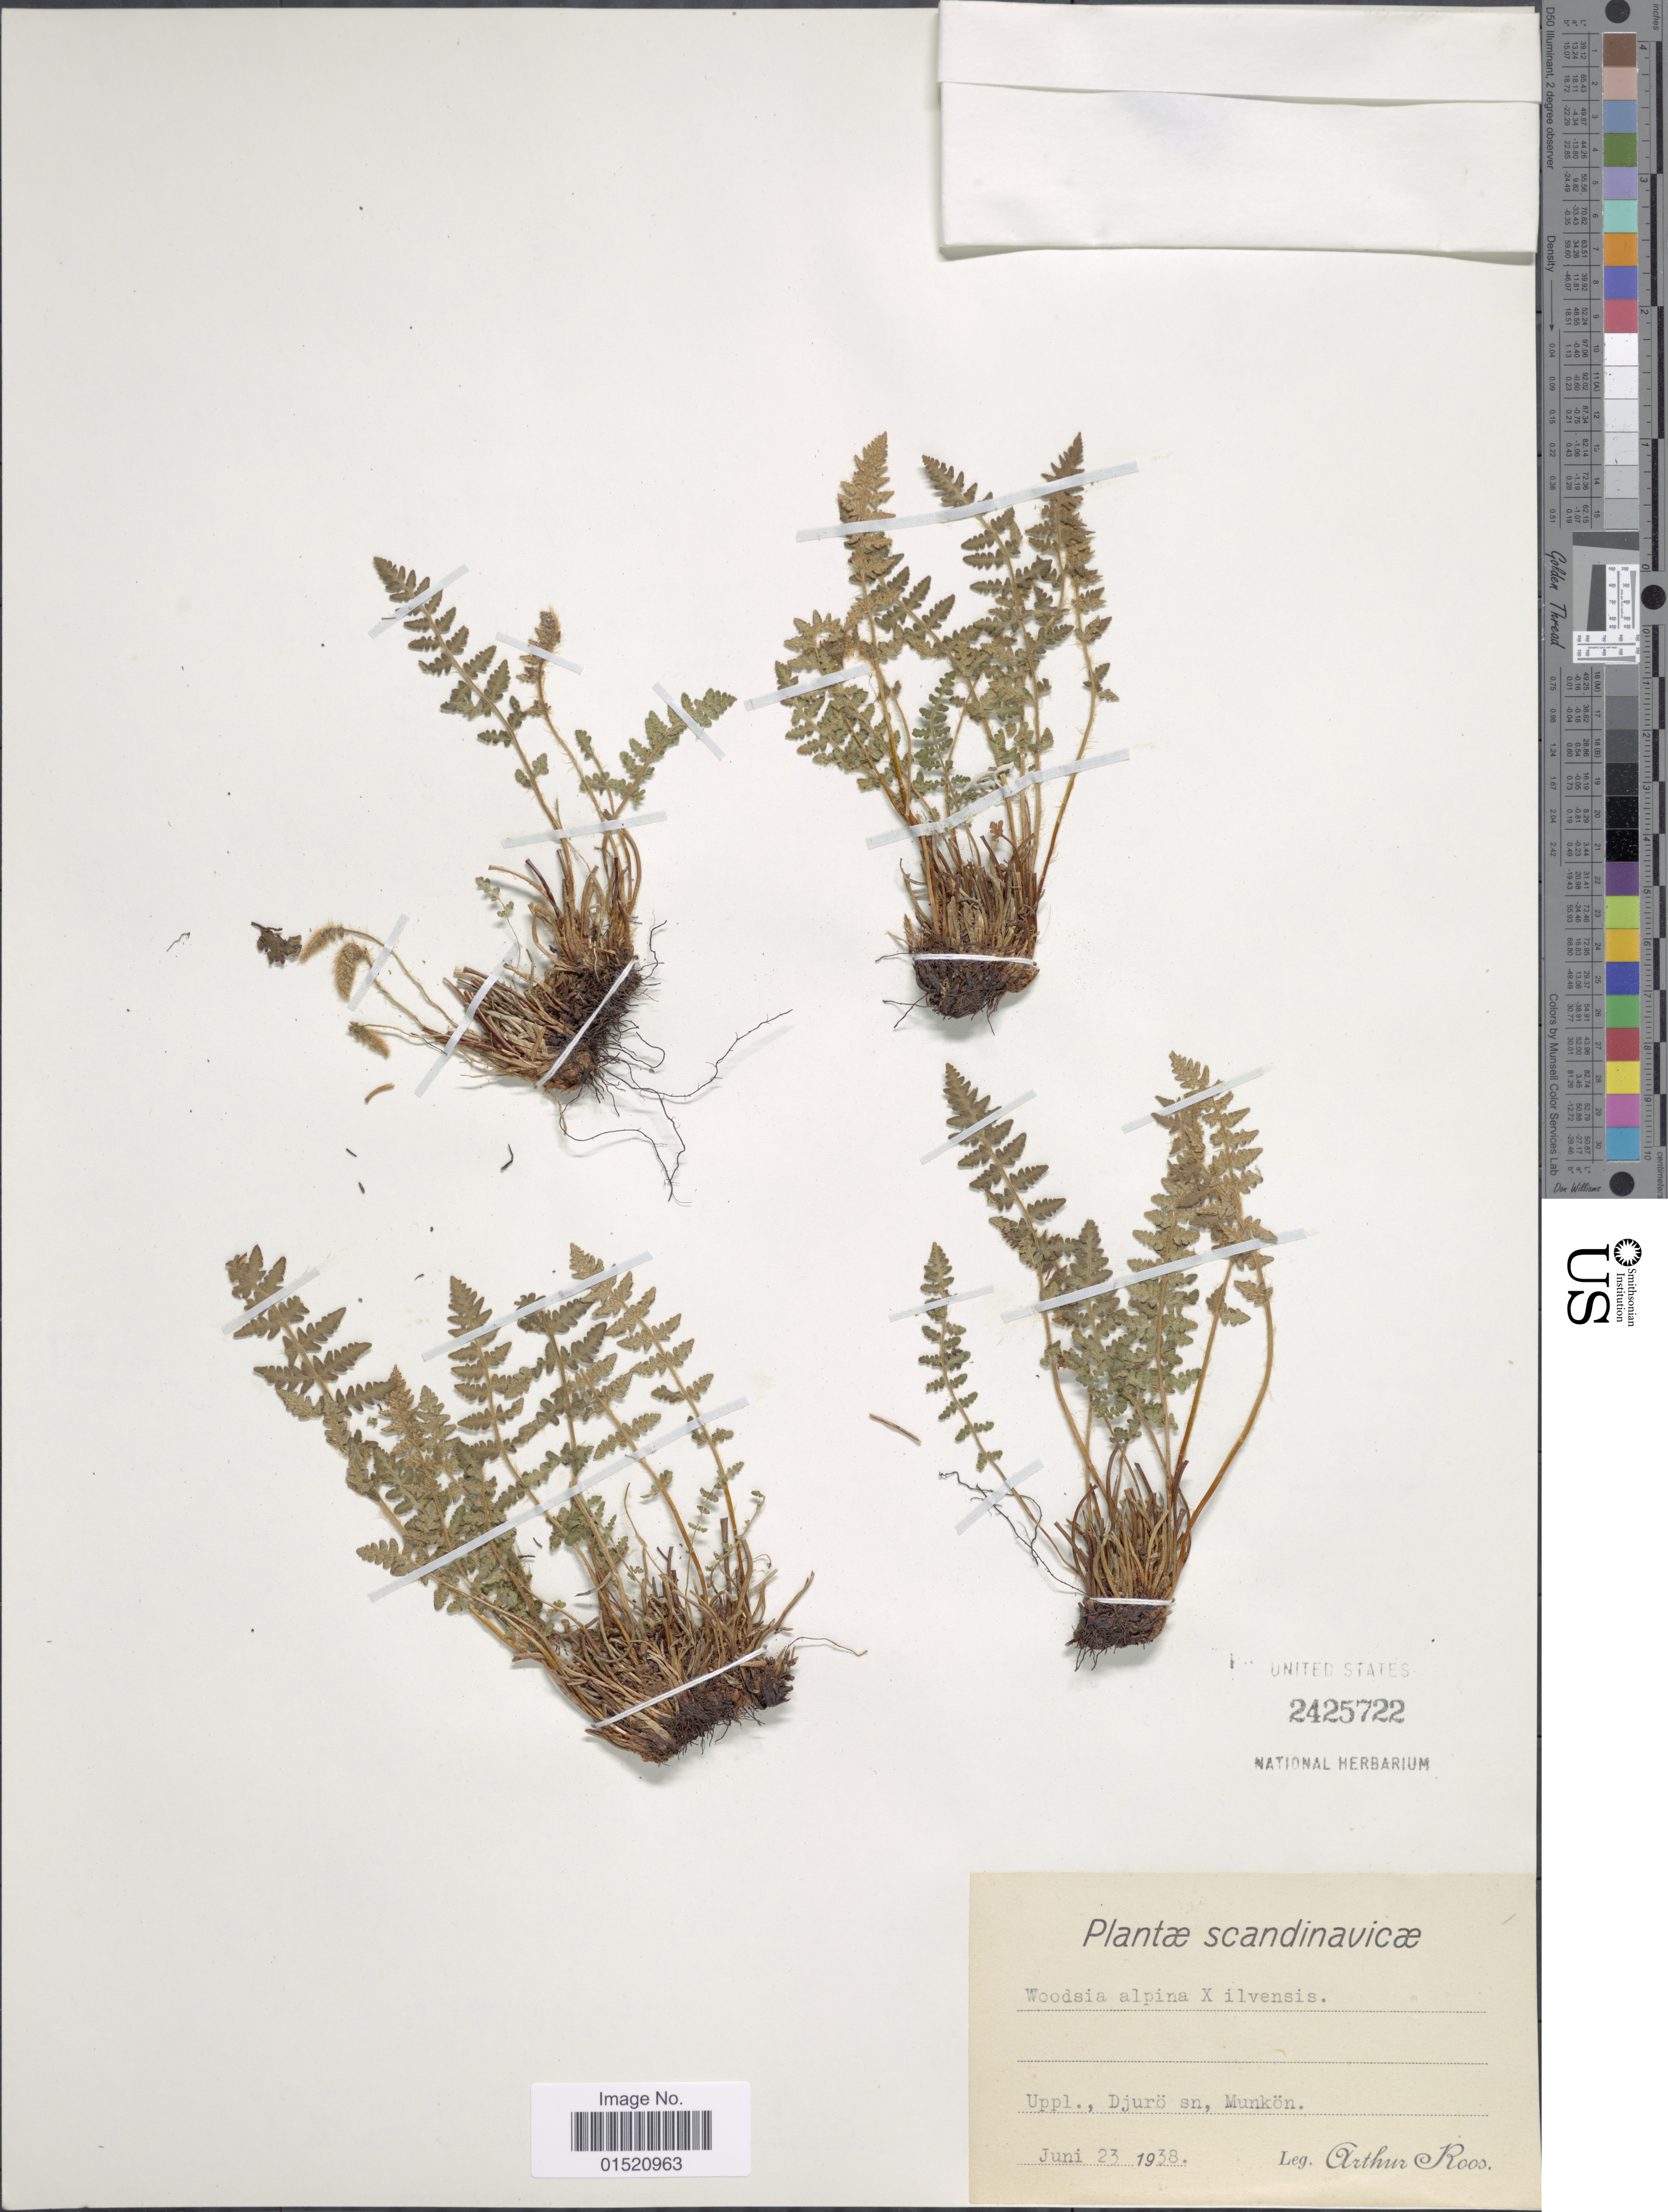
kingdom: Plantae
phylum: Tracheophyta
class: Polypodiopsida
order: Polypodiales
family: Woodsiaceae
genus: Woodsia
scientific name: Woodsia x gracilis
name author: (Lawson) Butters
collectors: A. R. Roos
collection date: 1938-06-23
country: Sweden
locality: Uppl., Djurö sn, Munkön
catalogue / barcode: US 2425722